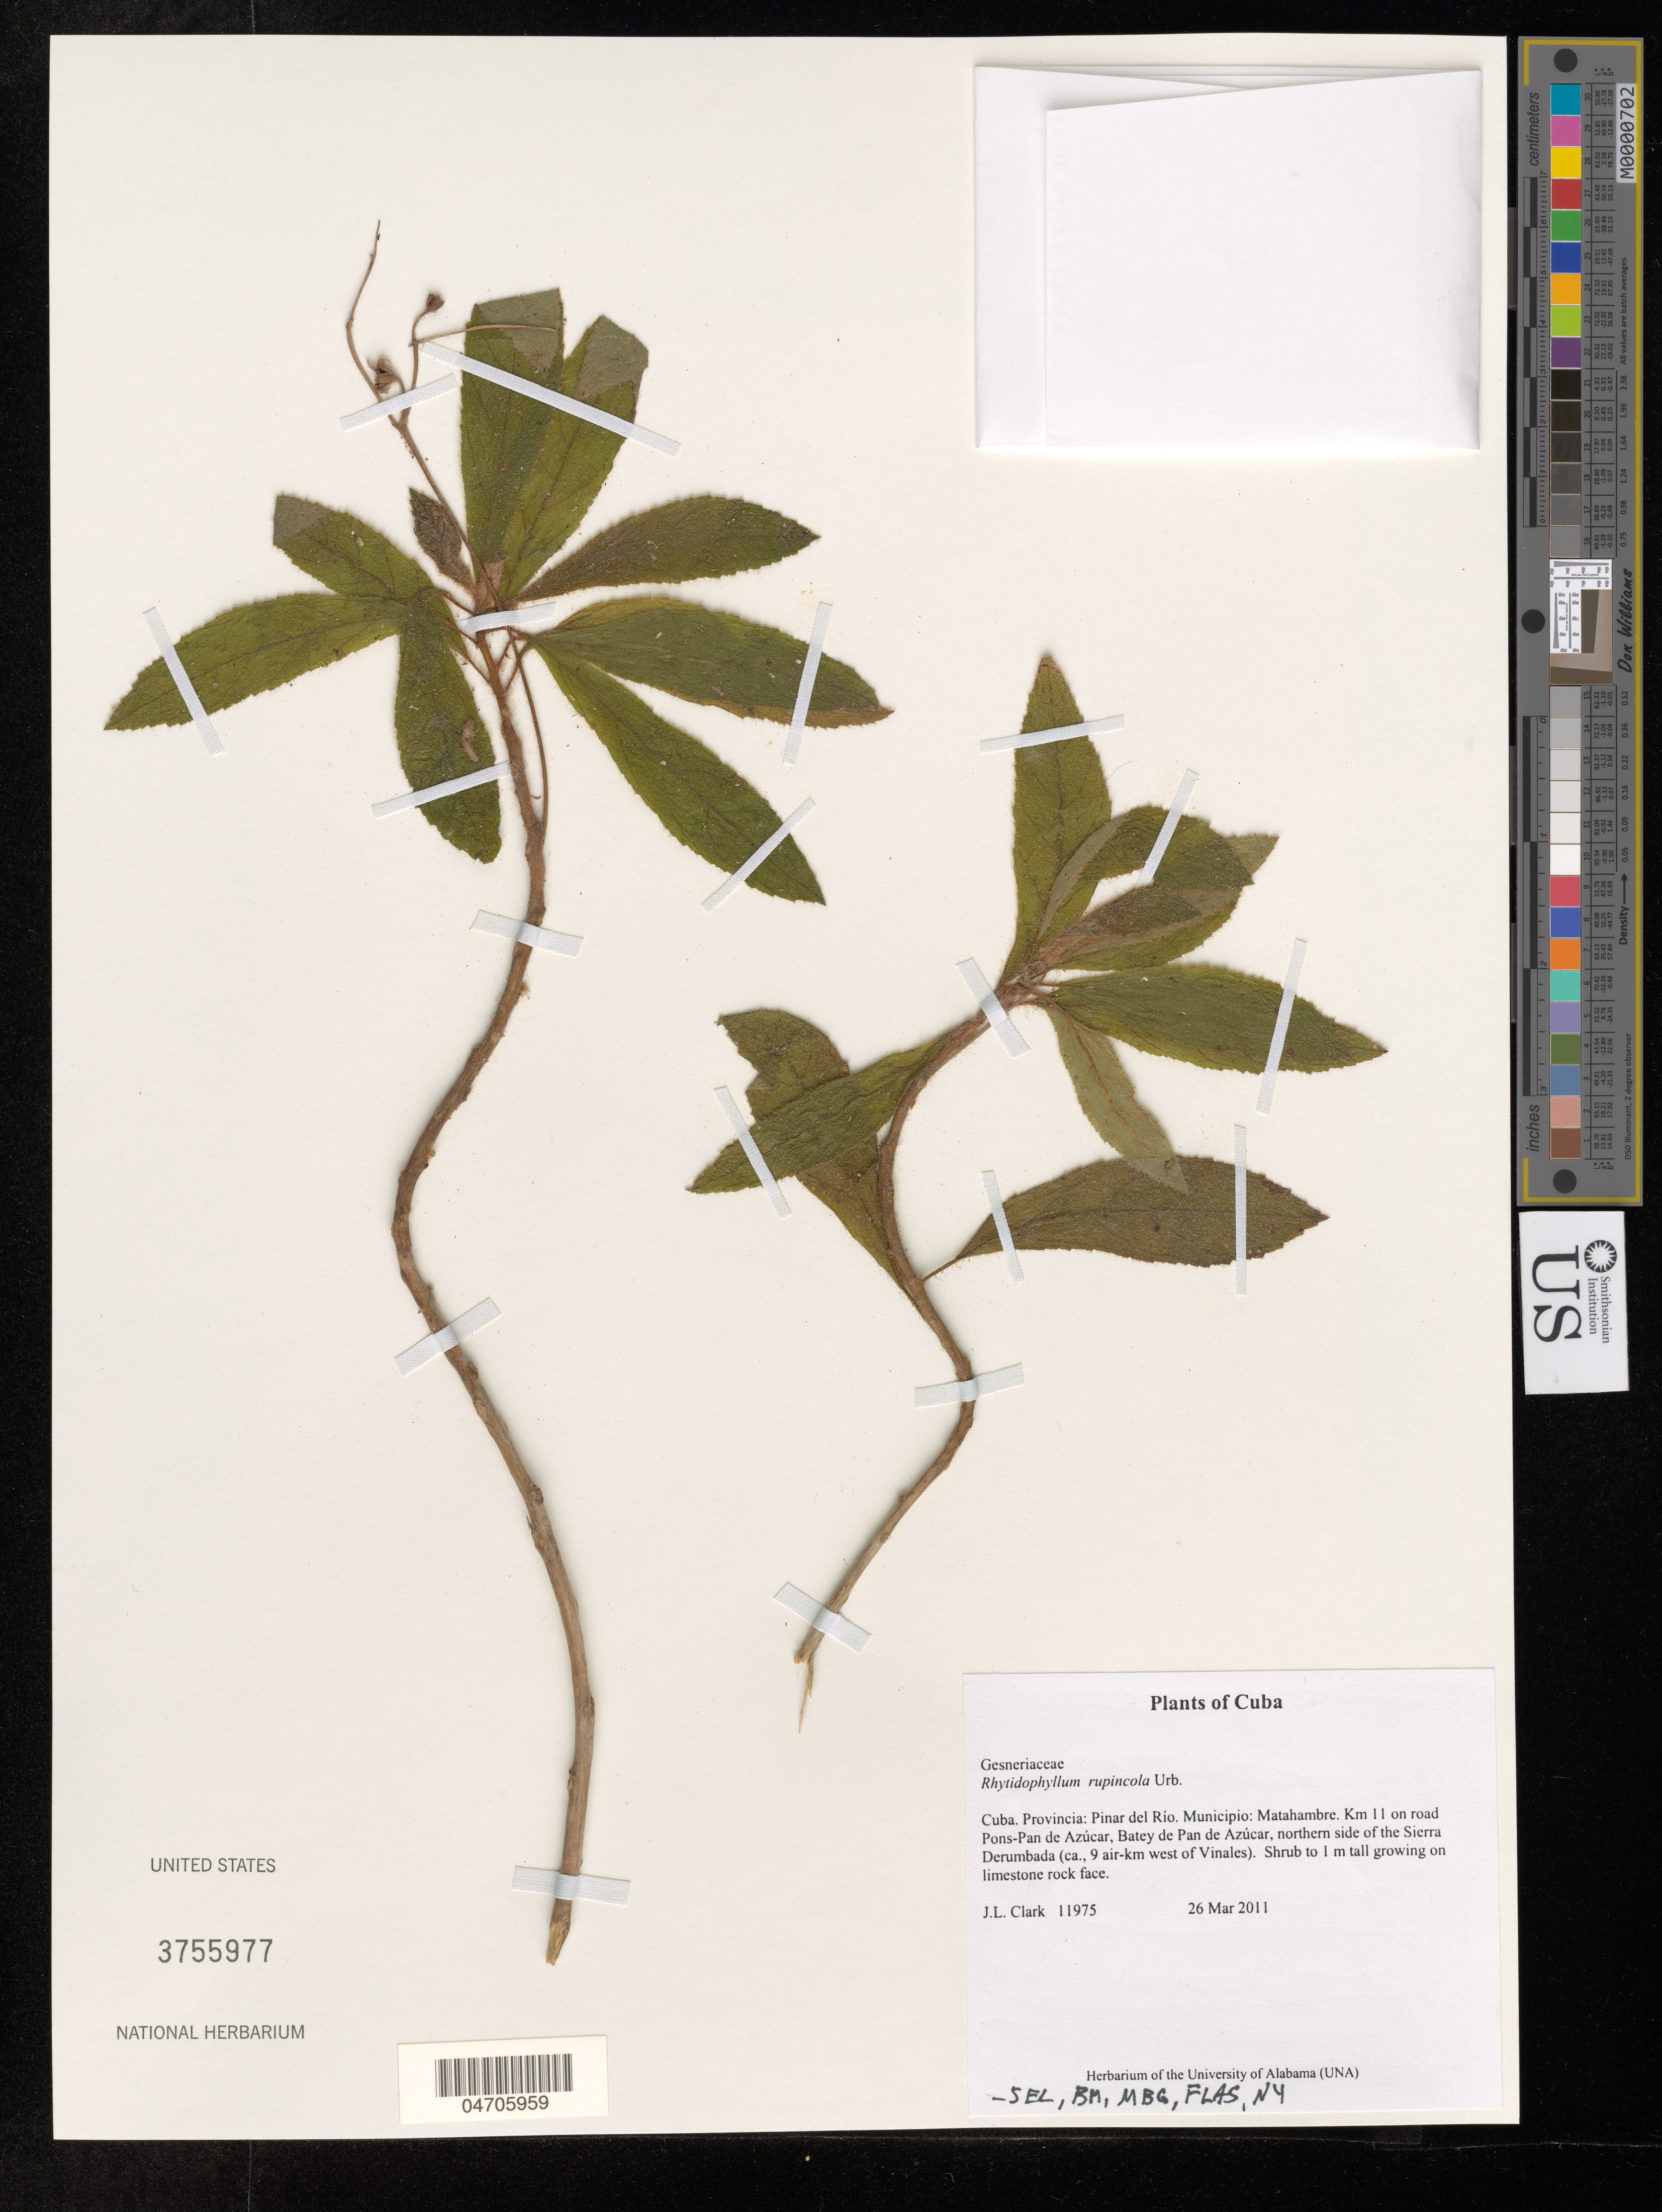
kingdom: Plantae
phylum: Tracheophyta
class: Magnoliopsida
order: Lamiales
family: Gesneriaceae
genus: Rhytidophyllum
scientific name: Rhytidophyllum rupincola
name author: (Urb.) C.V. Morton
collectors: J. L. Clark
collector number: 11975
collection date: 2011-03-26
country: Cuba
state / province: Pinar del Río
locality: Municipio: Matahambre. Km 11 on road Pons-Pan de Azúcar, Batey de Pan de Azúcar, northern side of the Sierra Decrumbada (ca., 9 air-km west of Vinales).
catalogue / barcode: US 3755977